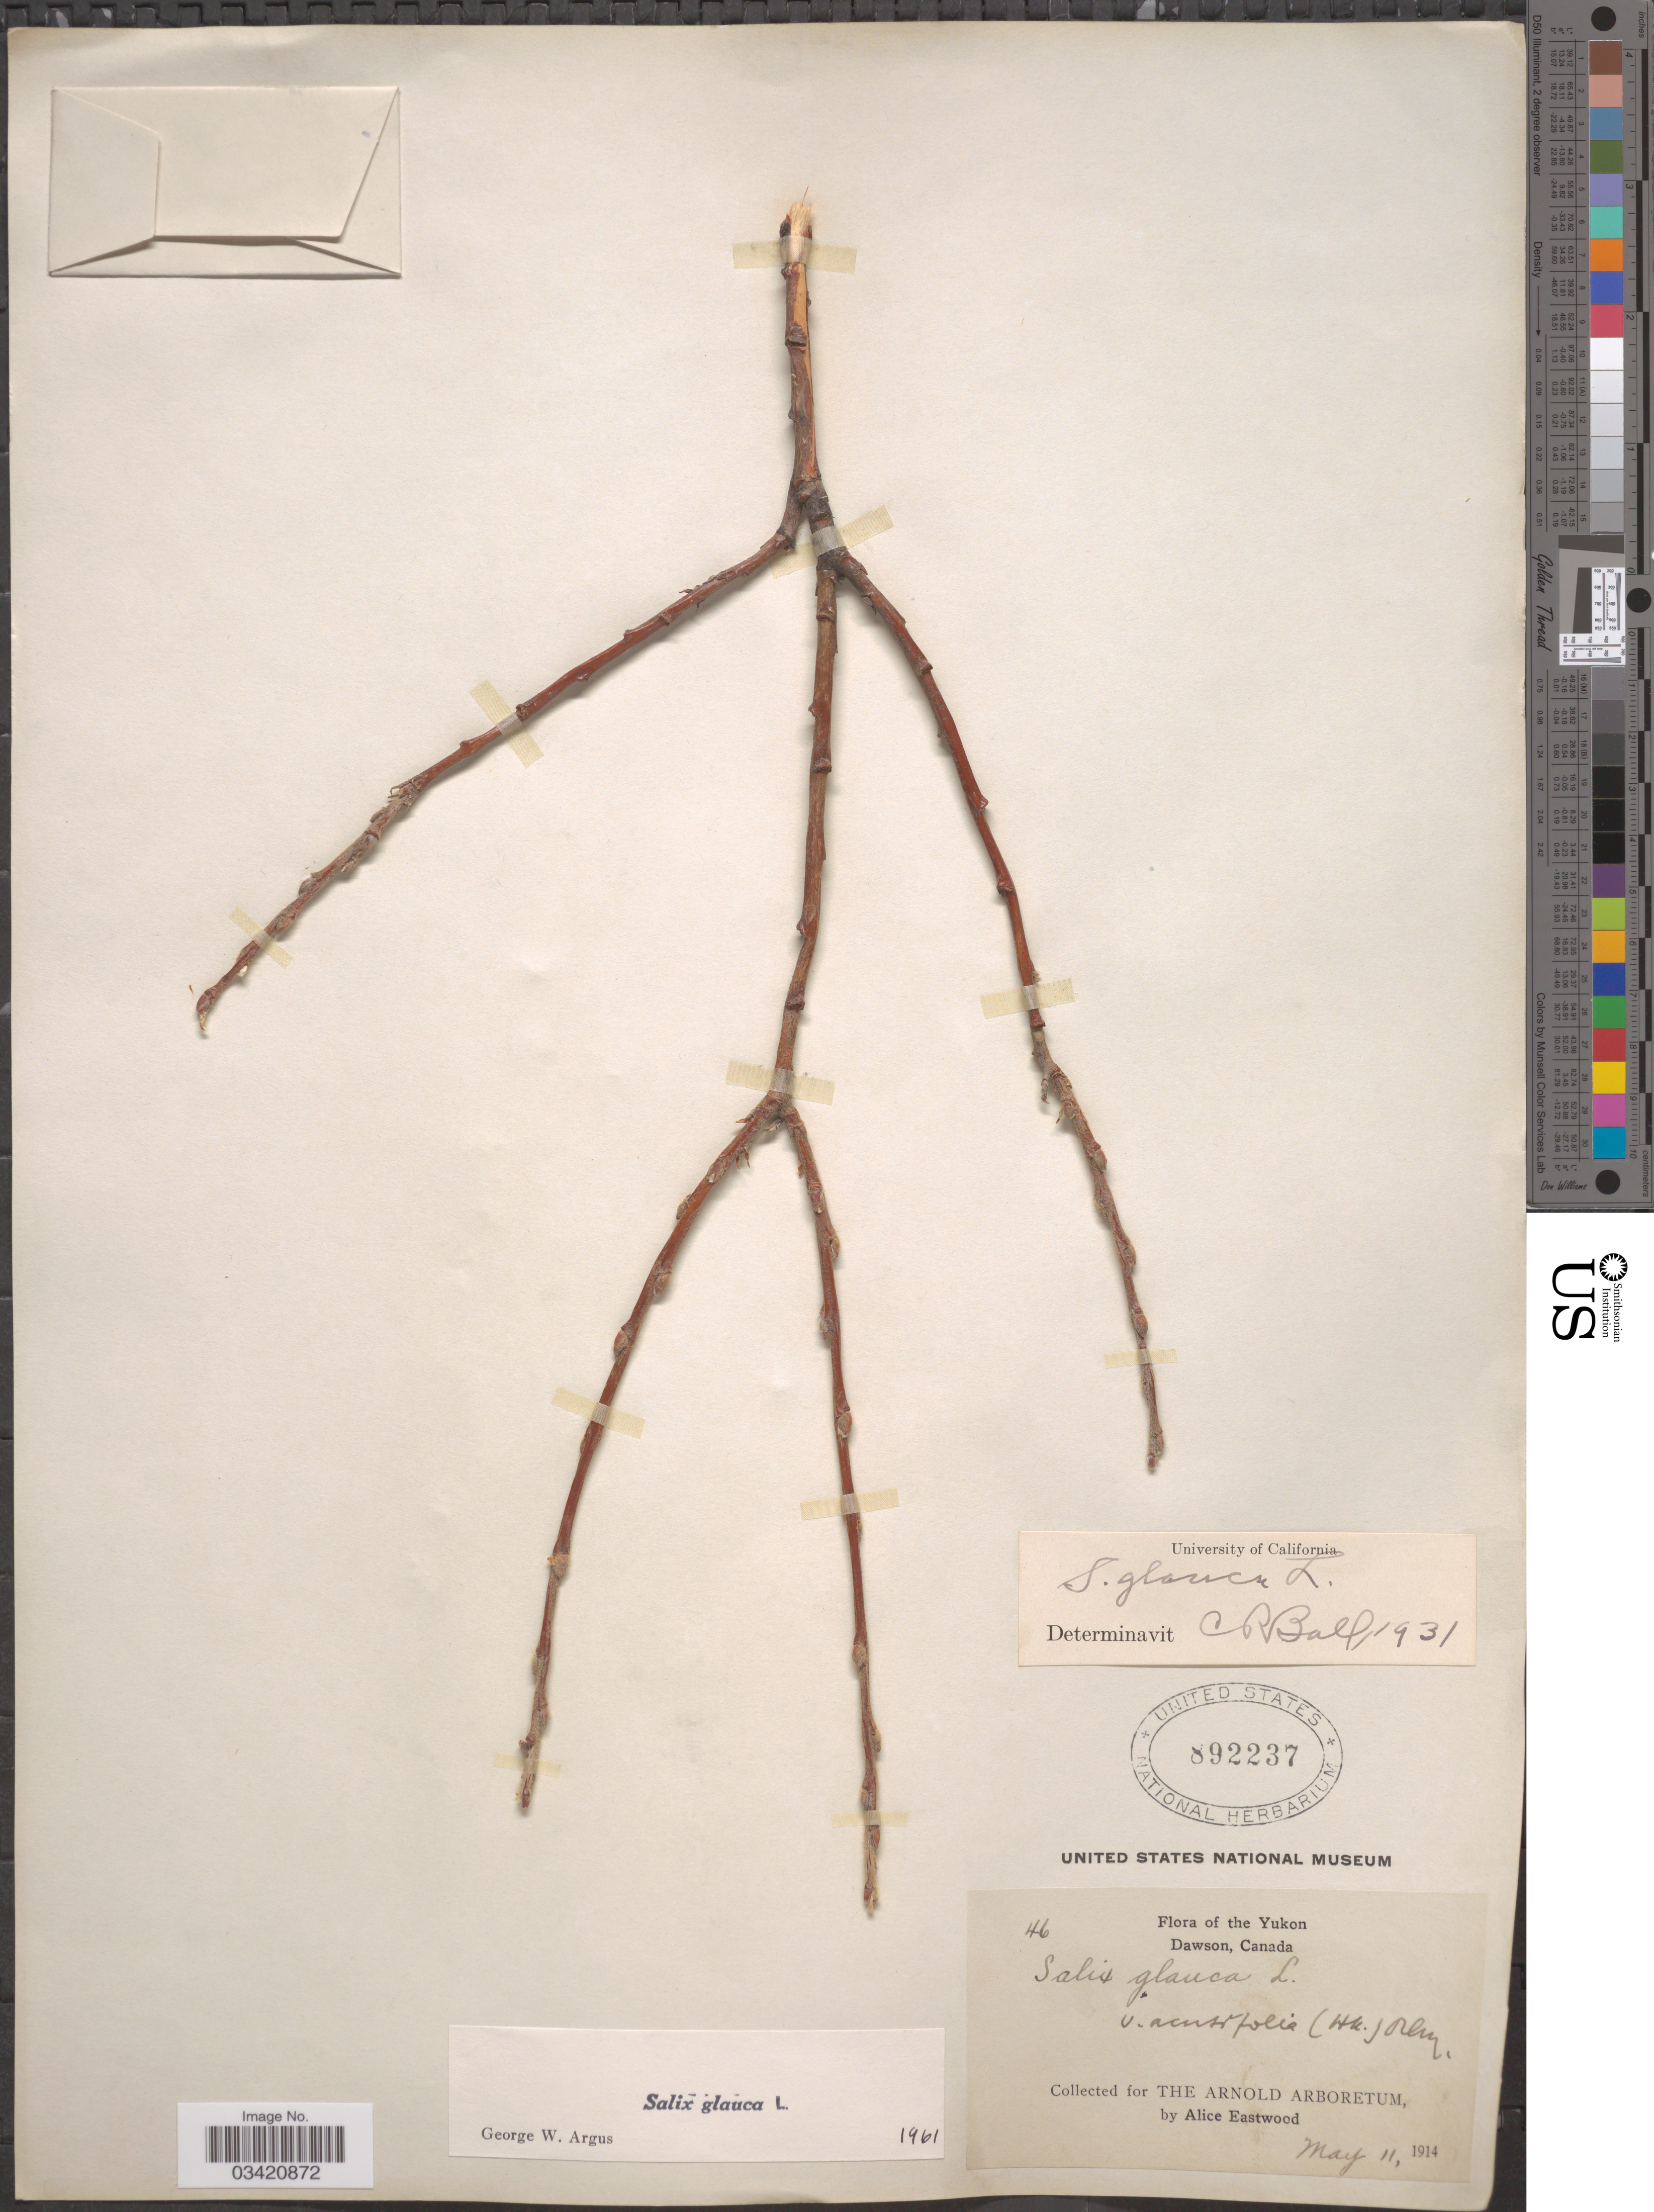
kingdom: Plantae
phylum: Tracheophyta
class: Magnoliopsida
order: Malpighiales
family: Salicaceae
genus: Salix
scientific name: Salix glauca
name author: L.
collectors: A. Eastwood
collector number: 46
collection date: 1914-05-11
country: Canada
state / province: Yukon Territory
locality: Yukon. Dawson.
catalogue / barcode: US 892237